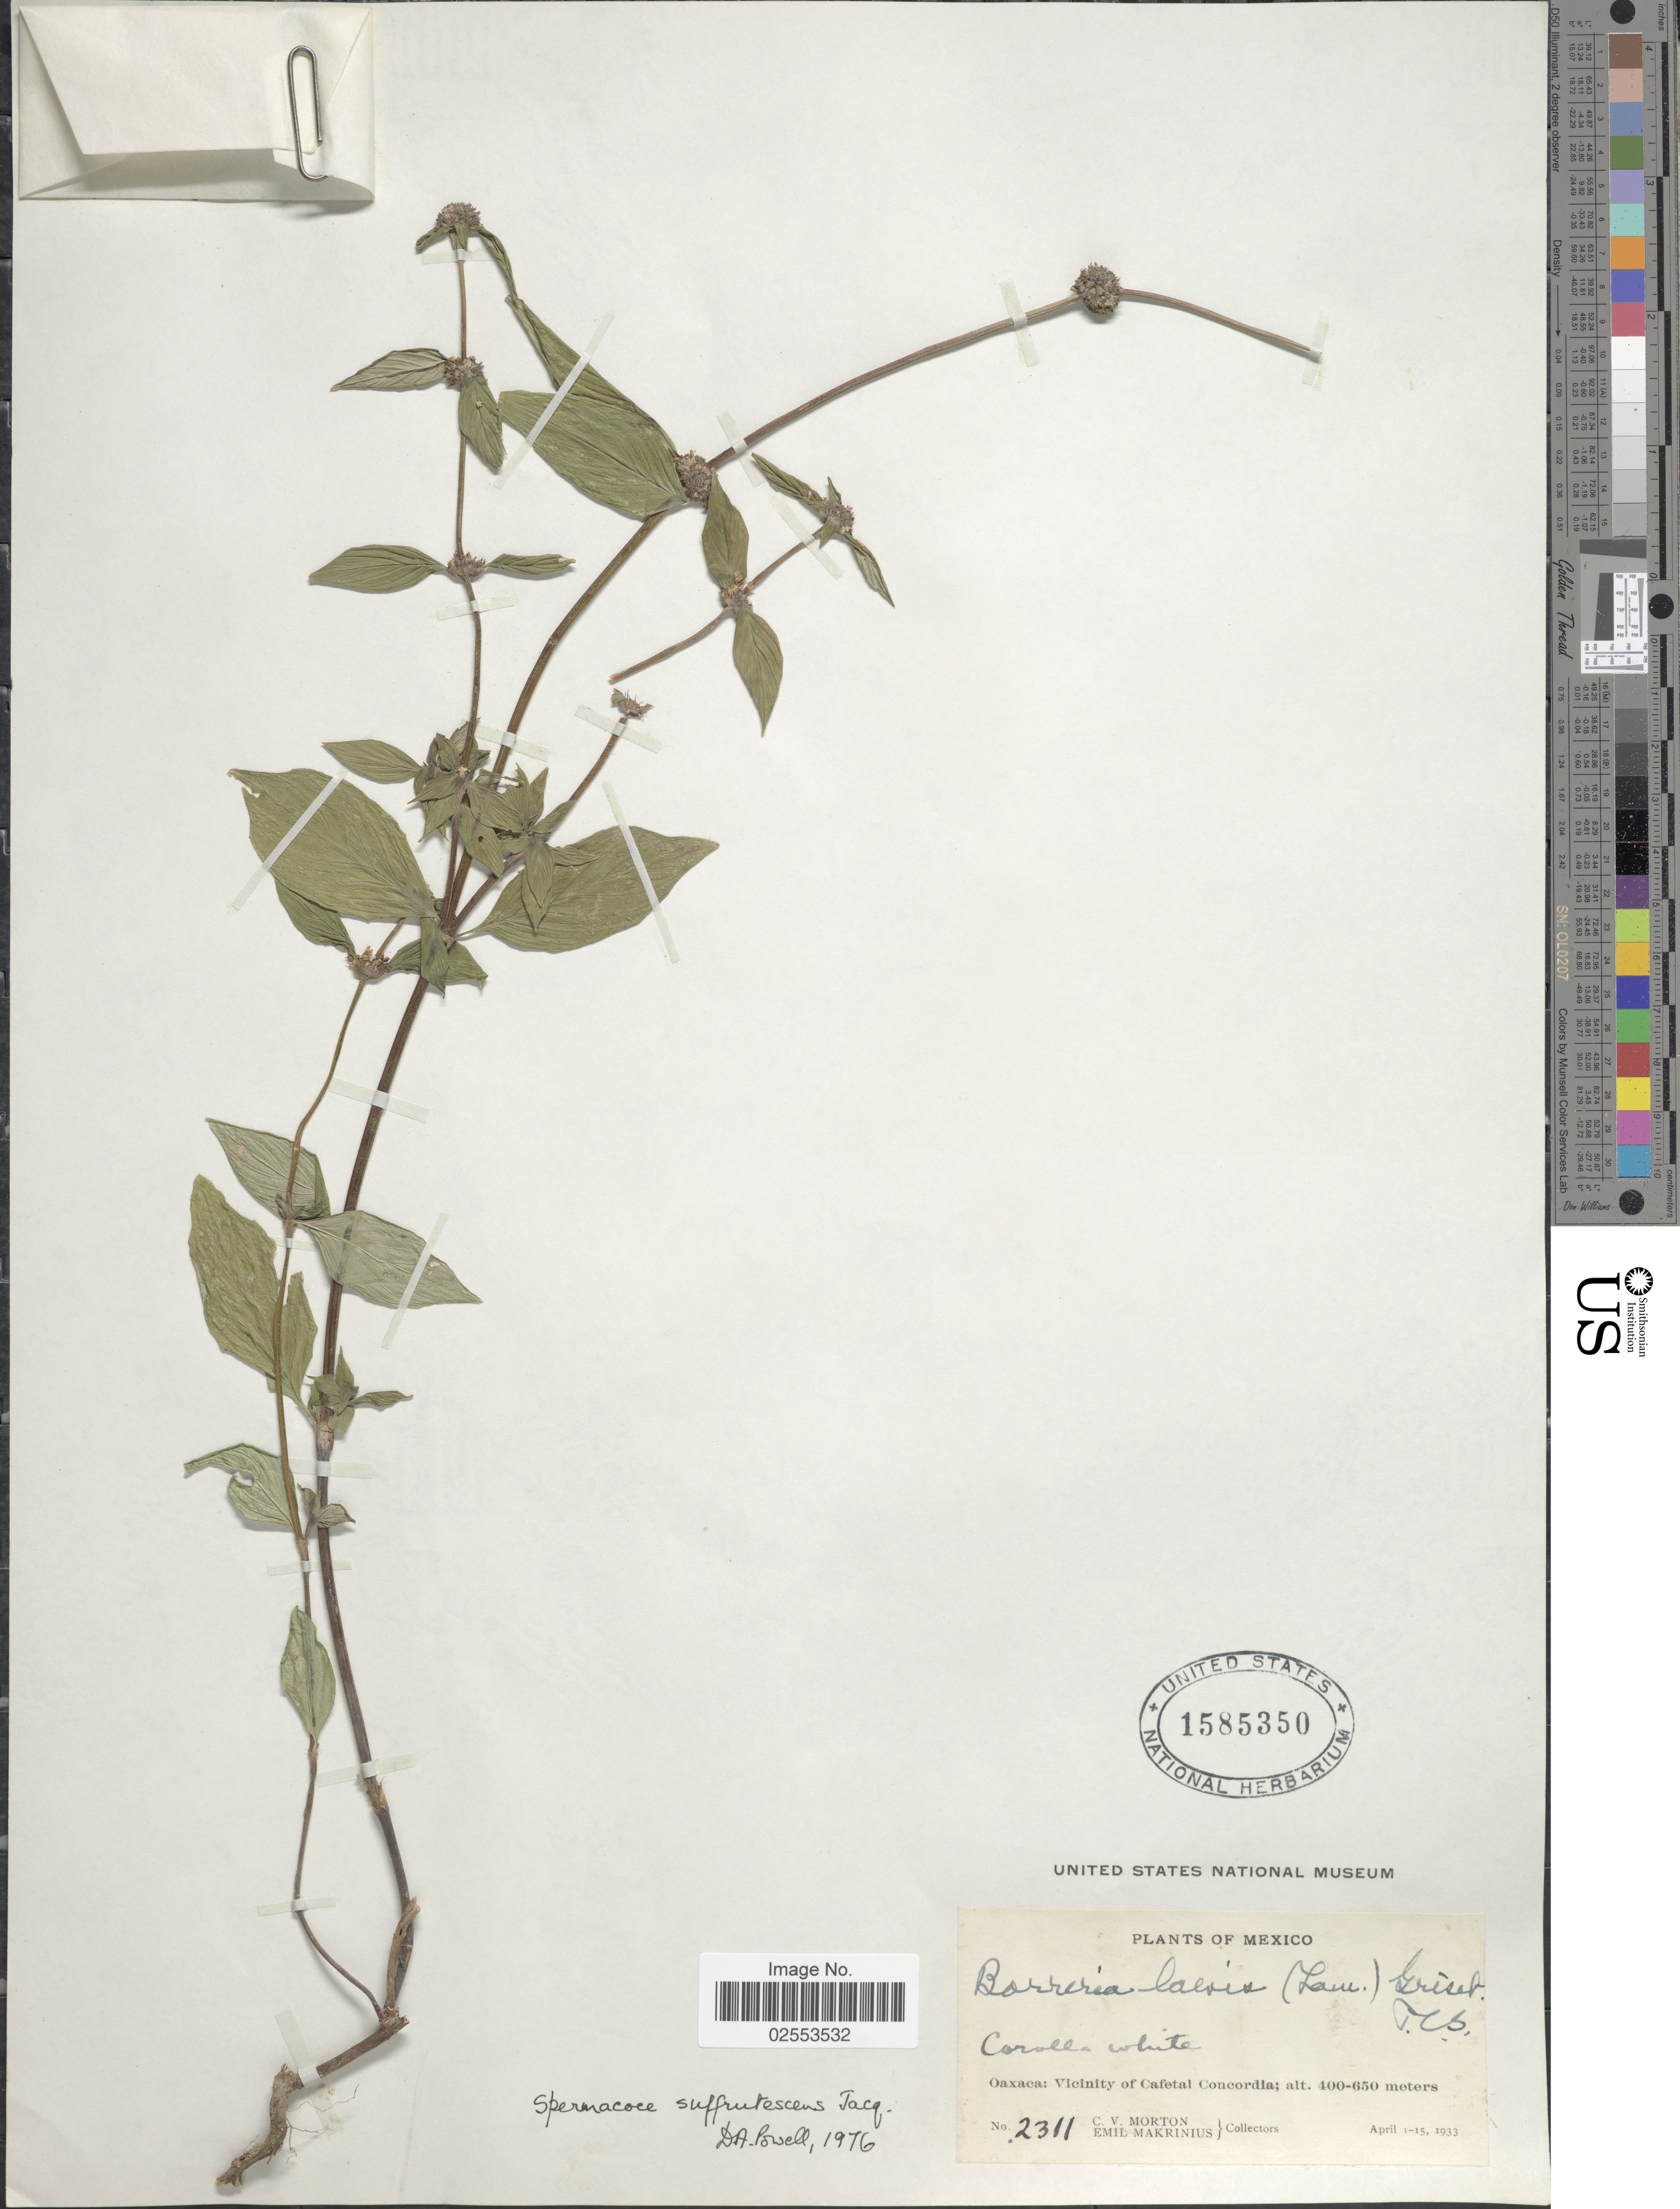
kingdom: Plantae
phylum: Tracheophyta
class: Magnoliopsida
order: Gentianales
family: Rubiaceae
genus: Spermacoce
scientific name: Spermacoce assurgens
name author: Ruiz & Pav.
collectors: C. V. Morton & E. Makrinius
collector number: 2311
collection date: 1933-04-01/1933-04-15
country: Mexico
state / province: Oaxaca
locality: Vicinity of Cafetal Concordia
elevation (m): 400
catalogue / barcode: US 1585350